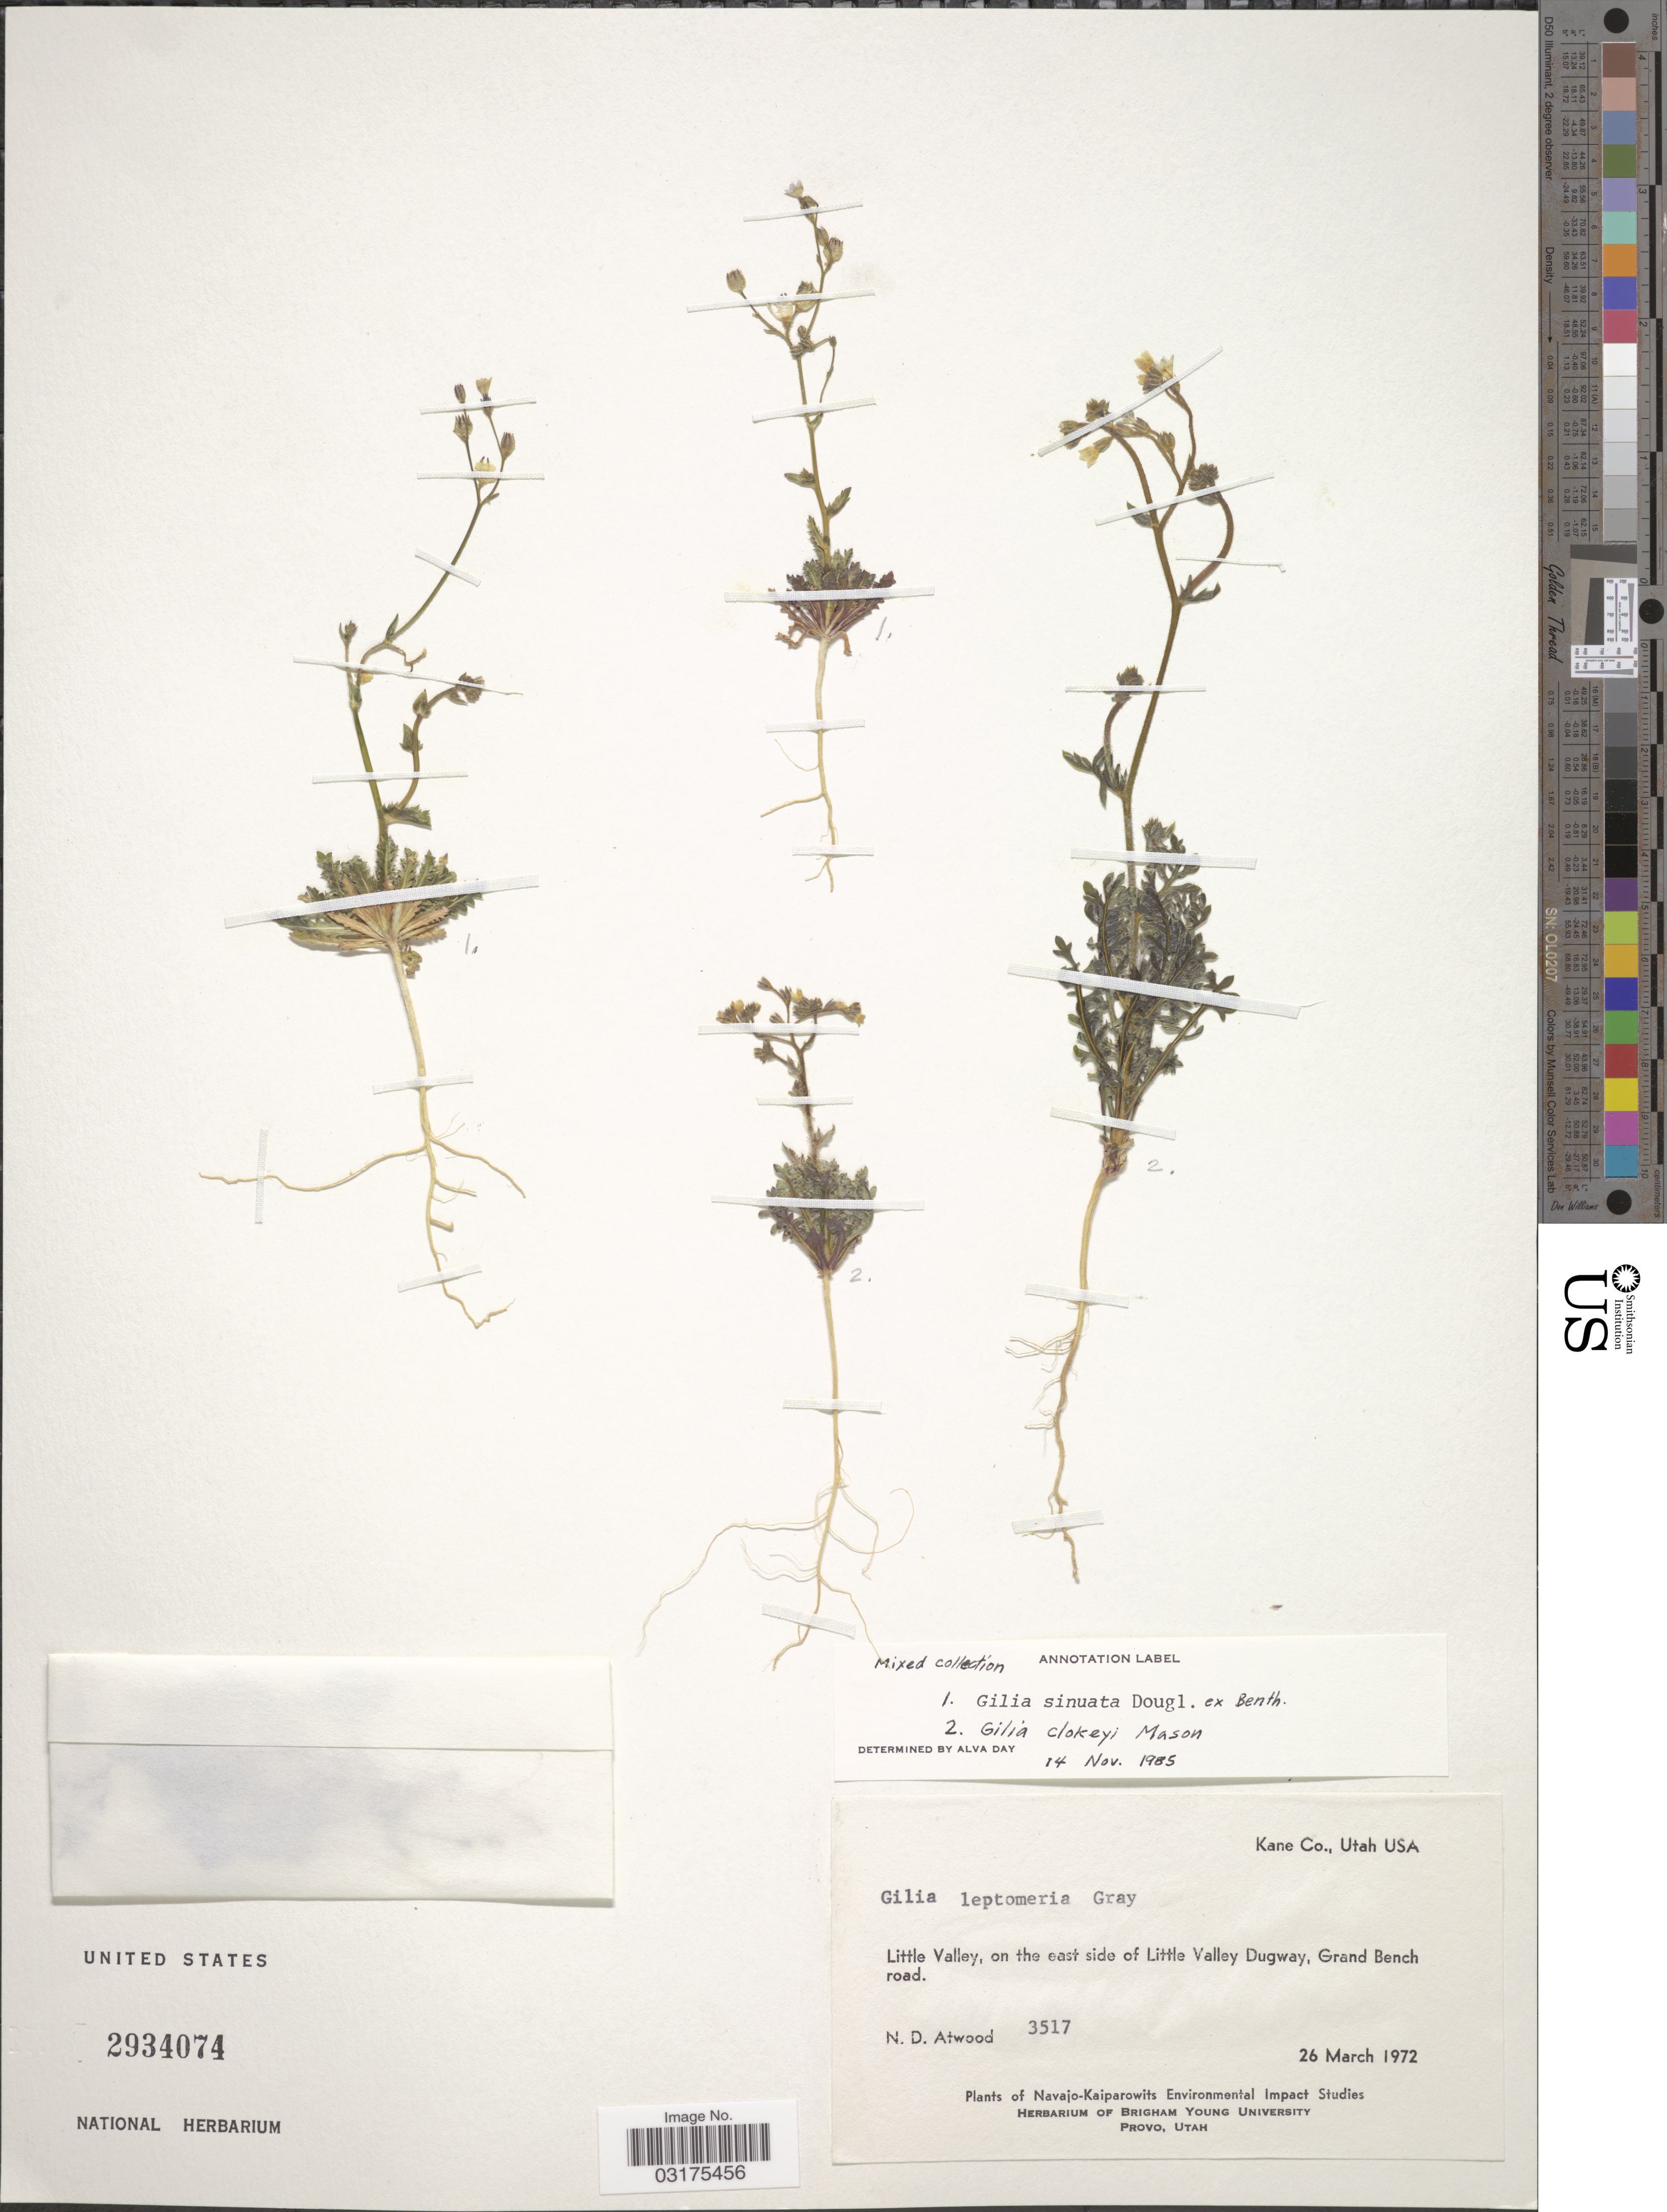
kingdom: Plantae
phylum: Tracheophyta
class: Magnoliopsida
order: Ericales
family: Polemoniaceae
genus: Gilia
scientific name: Gilia clokeyi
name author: H. Mason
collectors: N. Atwood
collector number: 3517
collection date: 1972-03-26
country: United States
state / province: Utah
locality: Kane Co., Little Valley, on the east side of Little Valley Dugway, Grand Bench road.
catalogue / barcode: US 2934074